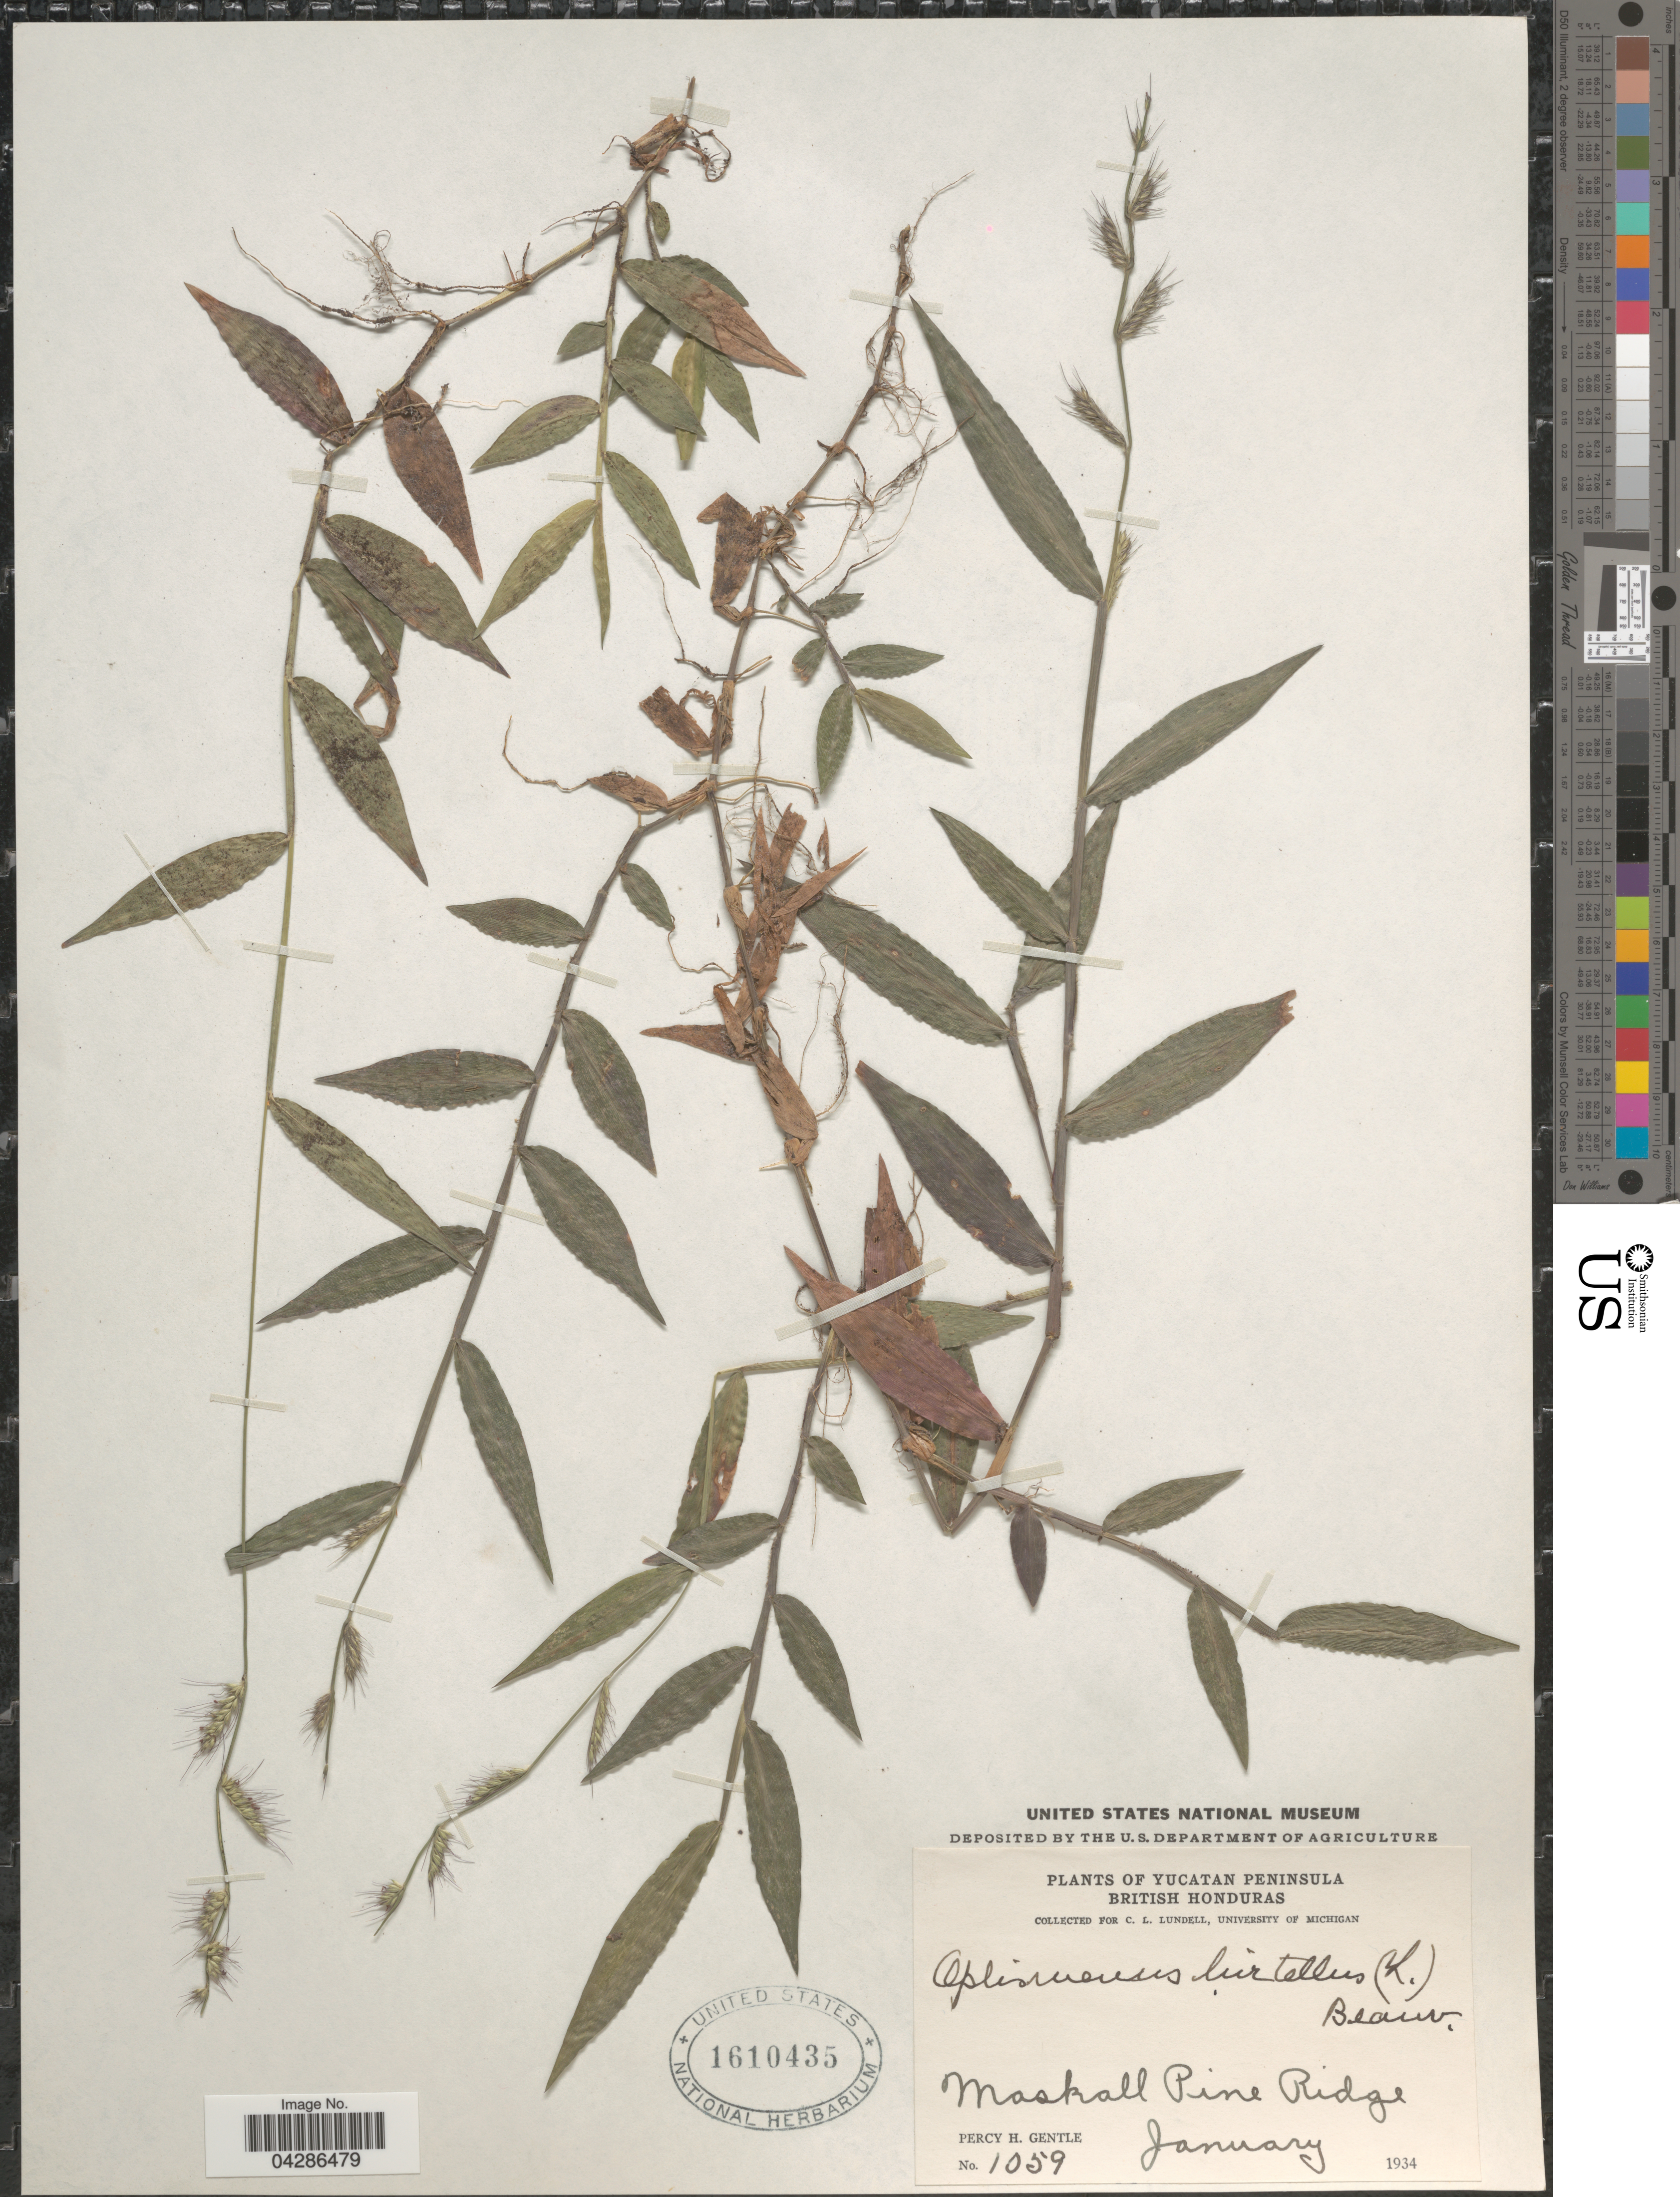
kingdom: Plantae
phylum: Tracheophyta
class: Liliopsida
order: Poales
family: Poaceae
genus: Oplismenus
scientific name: Oplismenus hirtellus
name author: (L.) P. Beauv.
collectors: P. H. Gentle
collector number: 1059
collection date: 1934-01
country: Belize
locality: Yucatan Peninsula. British Honduras. Marshall Pine Ridge.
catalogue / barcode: US 1610435